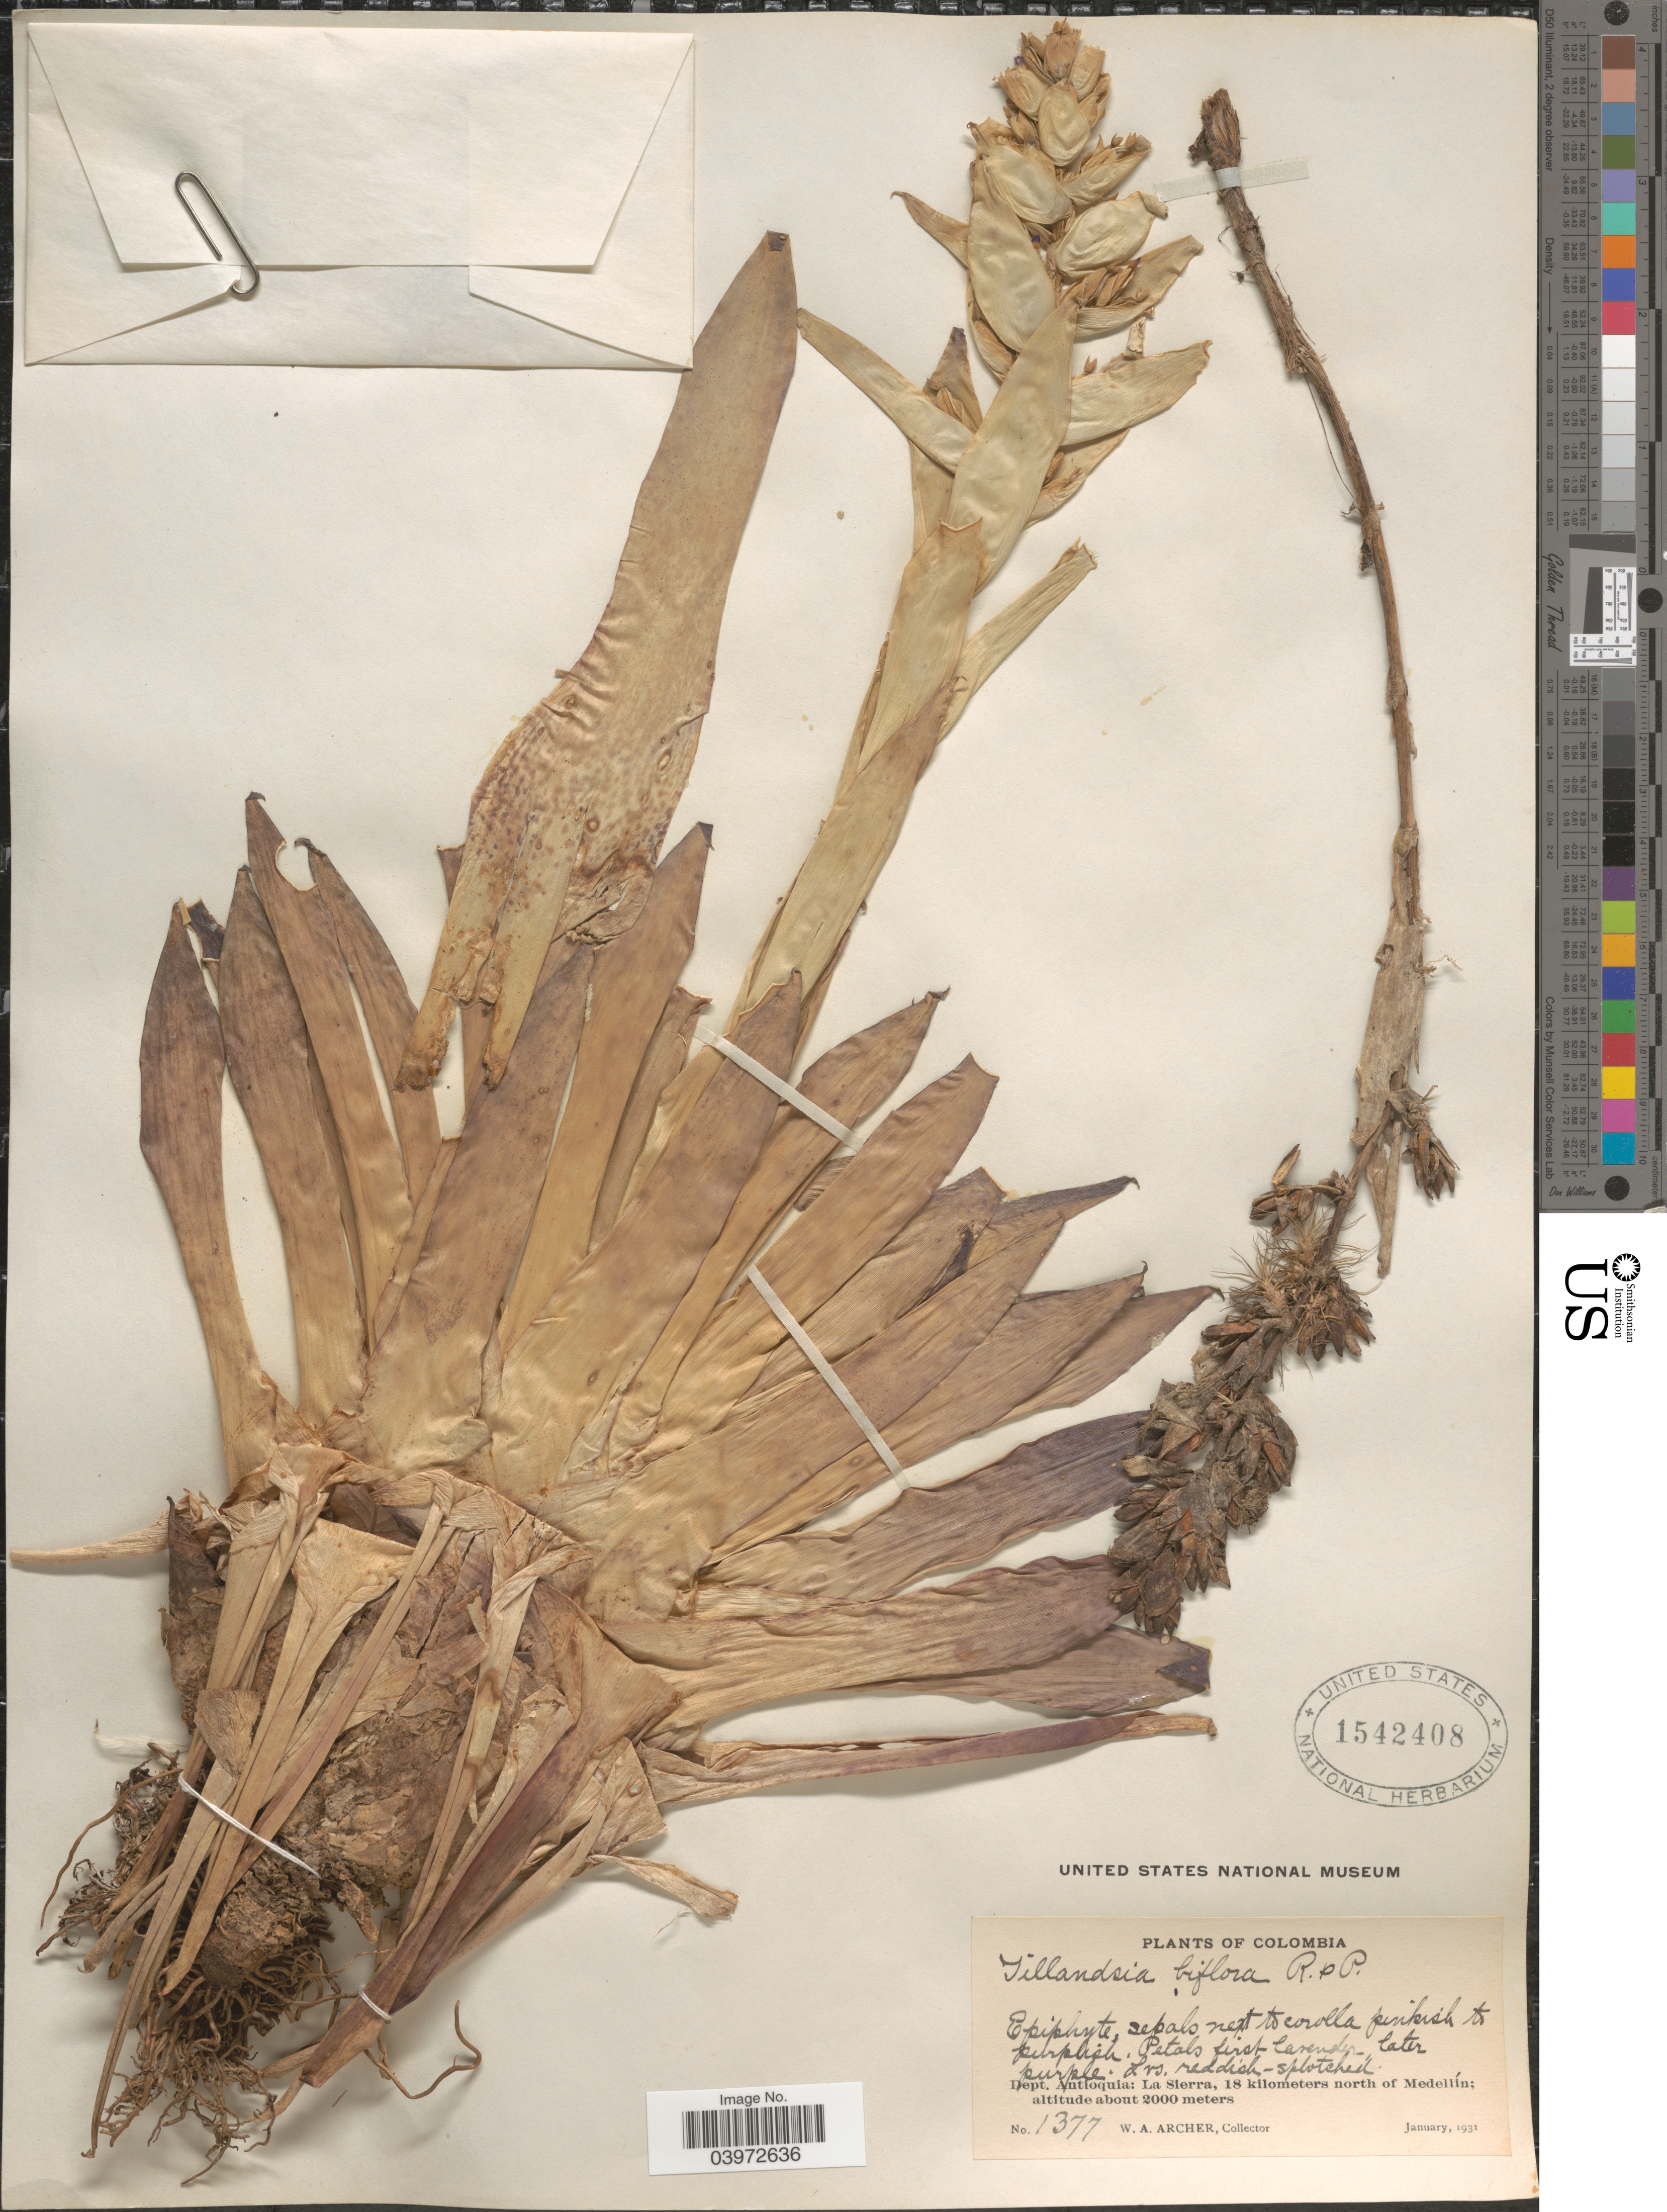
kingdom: Plantae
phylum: Tracheophyta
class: Liliopsida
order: Poales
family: Bromeliaceae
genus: Tillandsia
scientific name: Tillandsia biflora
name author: Ruiz & Pav.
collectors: W. Archer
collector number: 1377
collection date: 1931-01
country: Colombia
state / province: Antioquia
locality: Dept. Antioquia: La Sierra, 18 kilometers north of Medellín.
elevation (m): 2000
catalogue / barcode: US 1542408